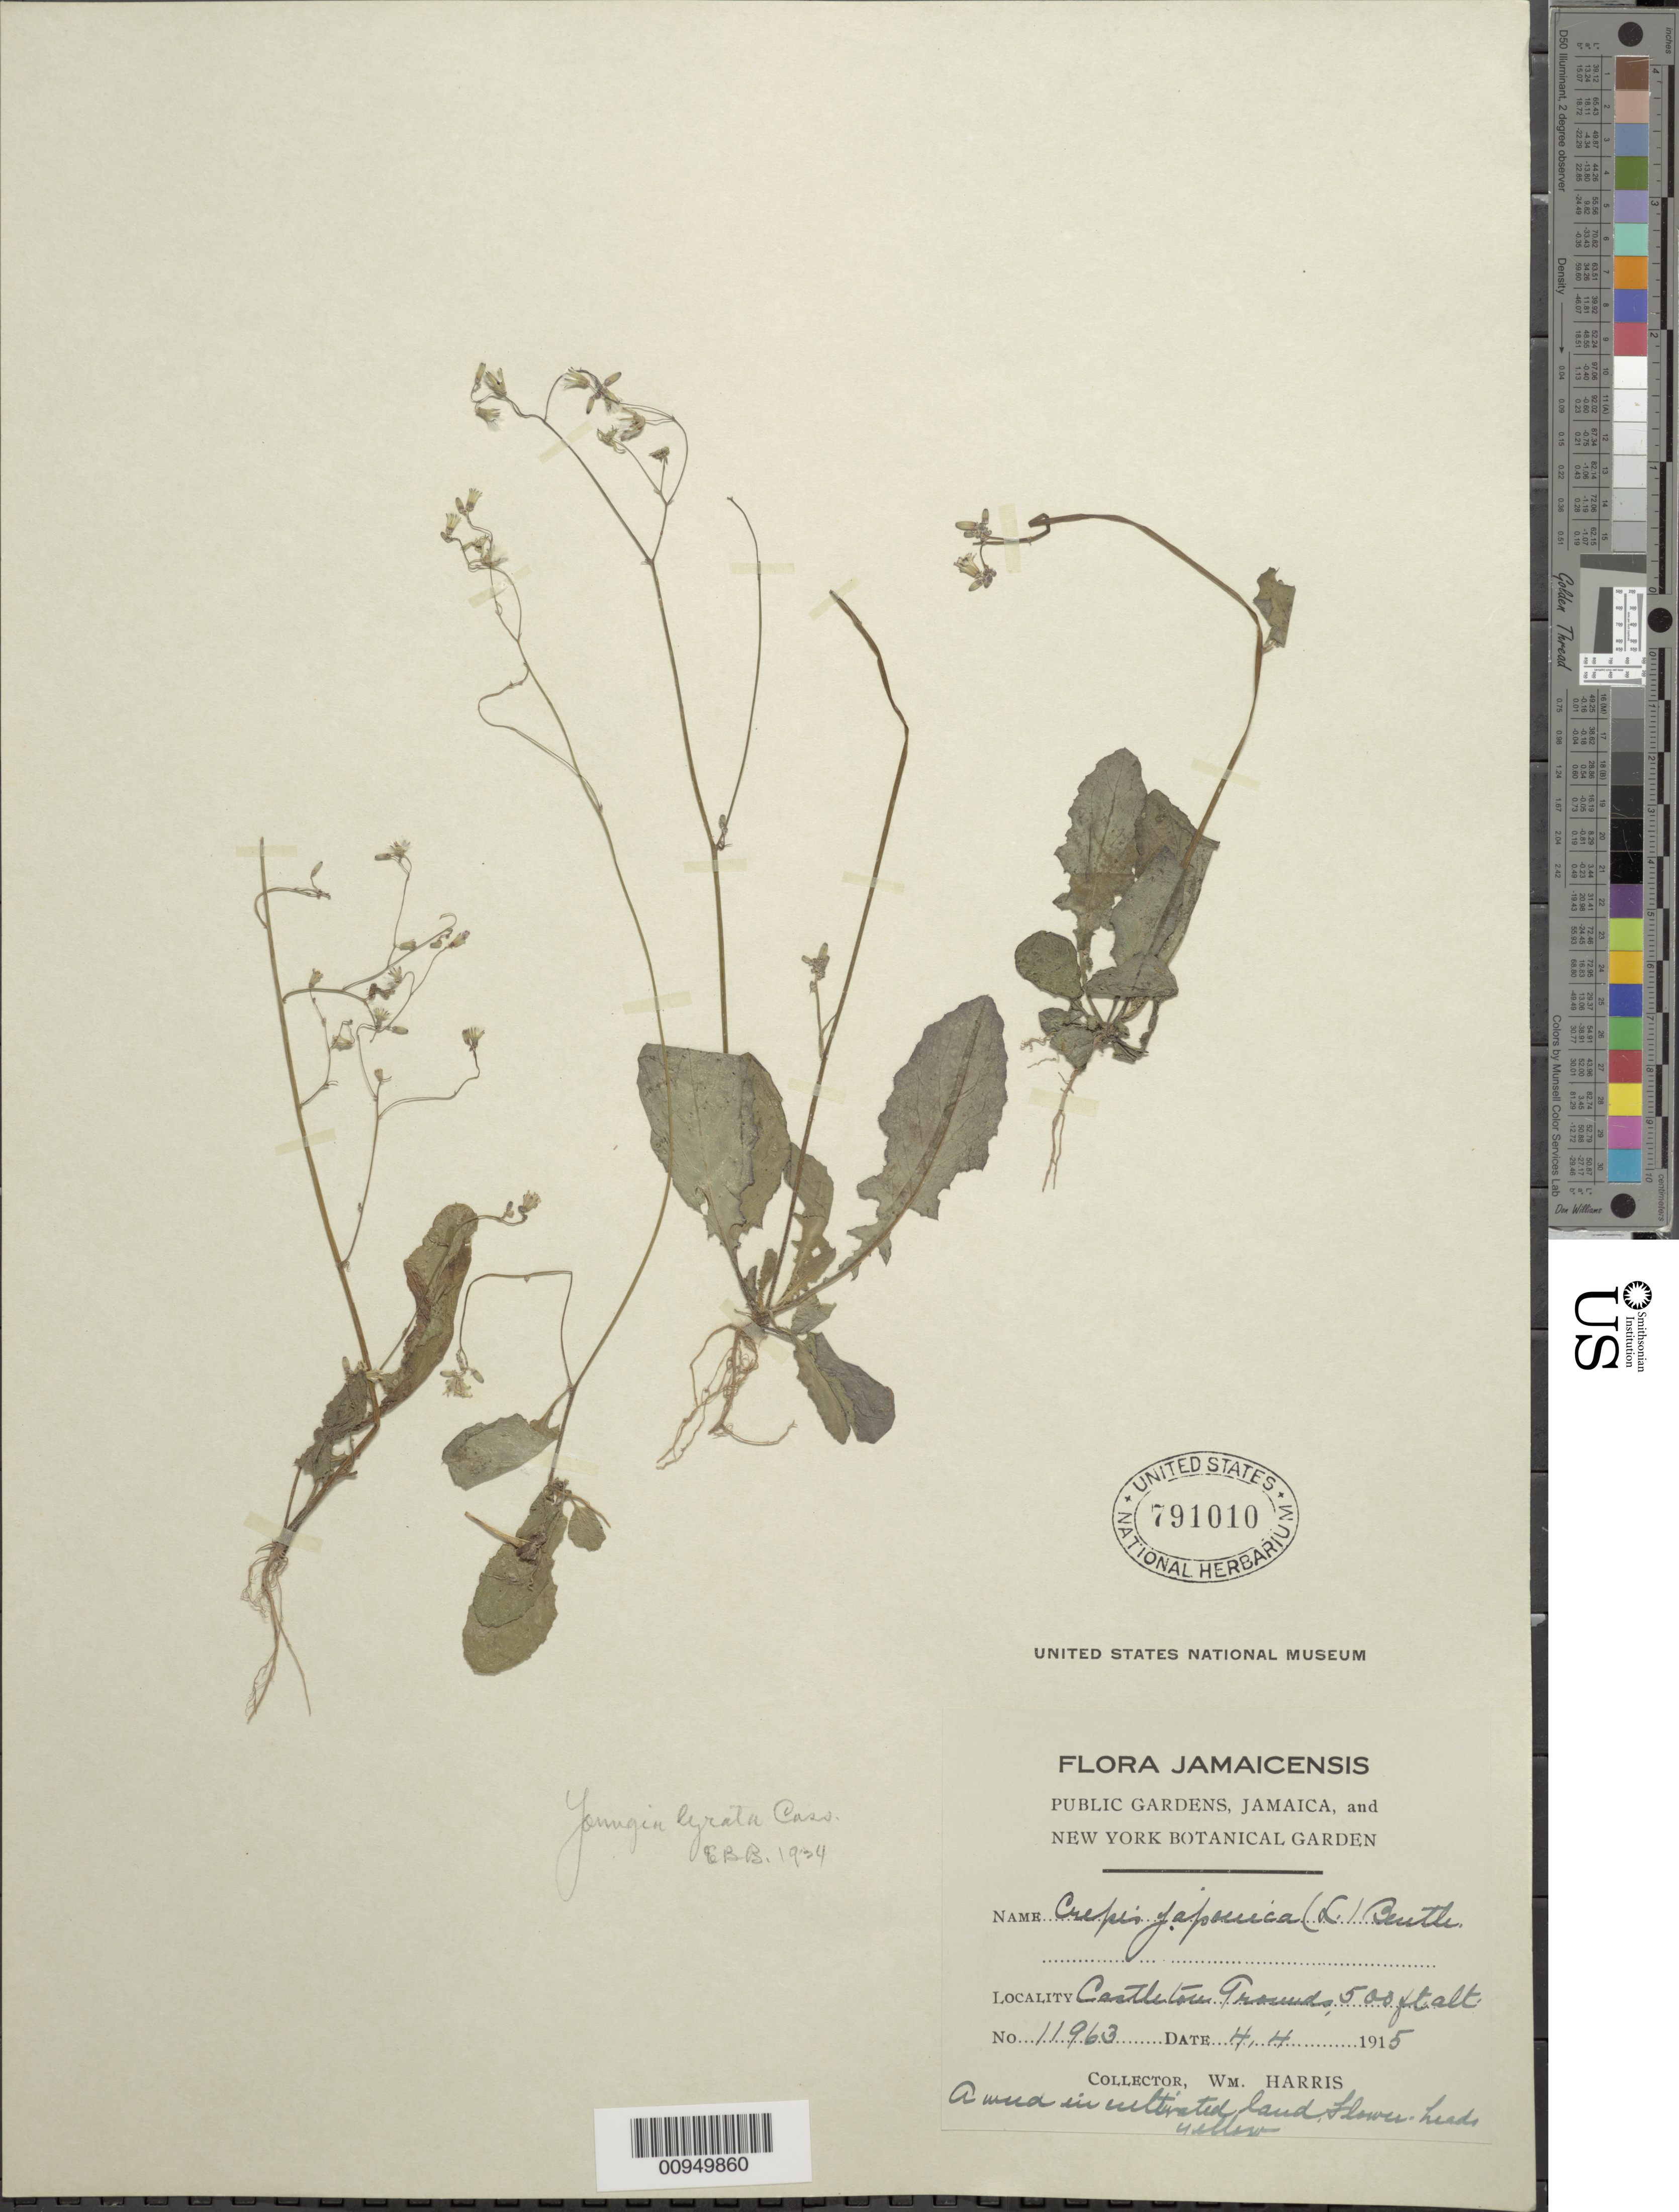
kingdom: Plantae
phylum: Tracheophyta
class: Magnoliopsida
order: Asterales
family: Asteraceae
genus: Youngia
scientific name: Youngia japonica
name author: (L.) DC.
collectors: W. H. Harris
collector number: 11963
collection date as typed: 04 Apr 1915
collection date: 1915-04-04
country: Jamaica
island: Jamaica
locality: Castleton Grounds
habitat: In cultivated land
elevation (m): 152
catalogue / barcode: US 791010